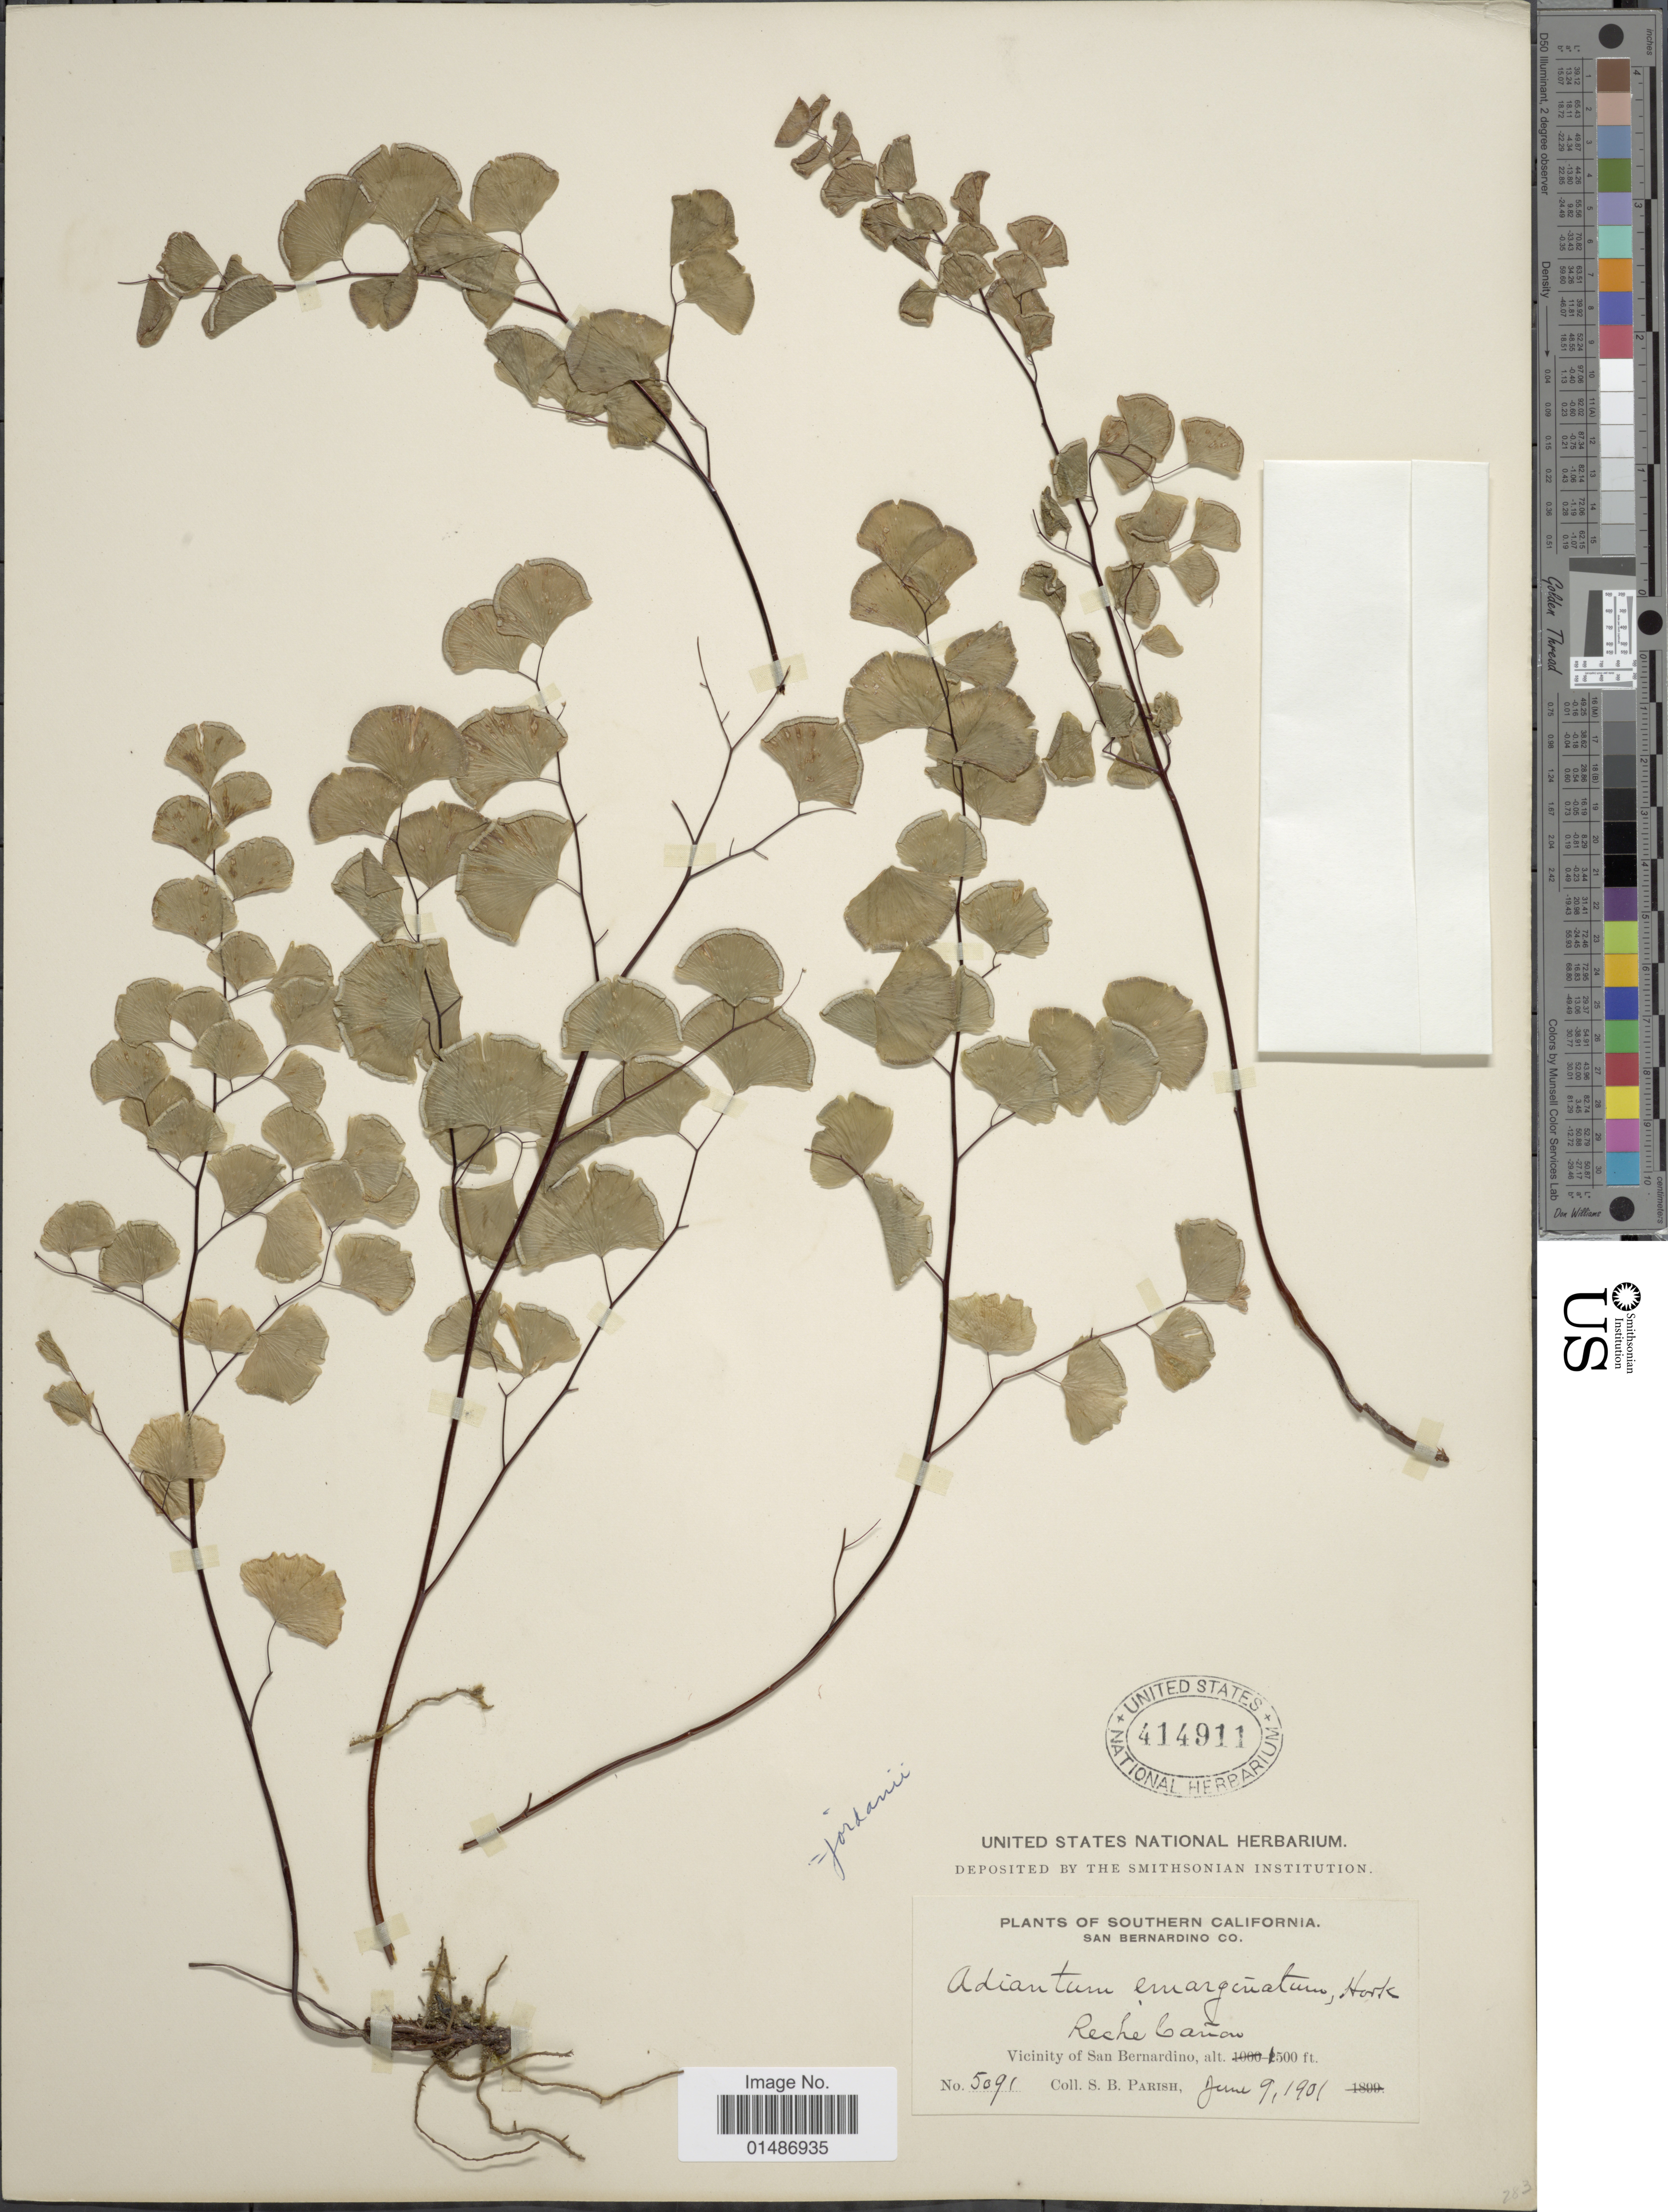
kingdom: Plantae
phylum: Tracheophyta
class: Polypodiopsida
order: Polypodiales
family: Pteridaceae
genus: Adiantum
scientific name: Adiantum jordanii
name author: C.H. Mull.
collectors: S. B. Parish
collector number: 5091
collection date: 1901-06-09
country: United States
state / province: California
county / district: San Bernardino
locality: Southern California. San Bernardino Co. Reche Cañon. Vicinity of San Bernardino.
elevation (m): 457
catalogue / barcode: US 414911